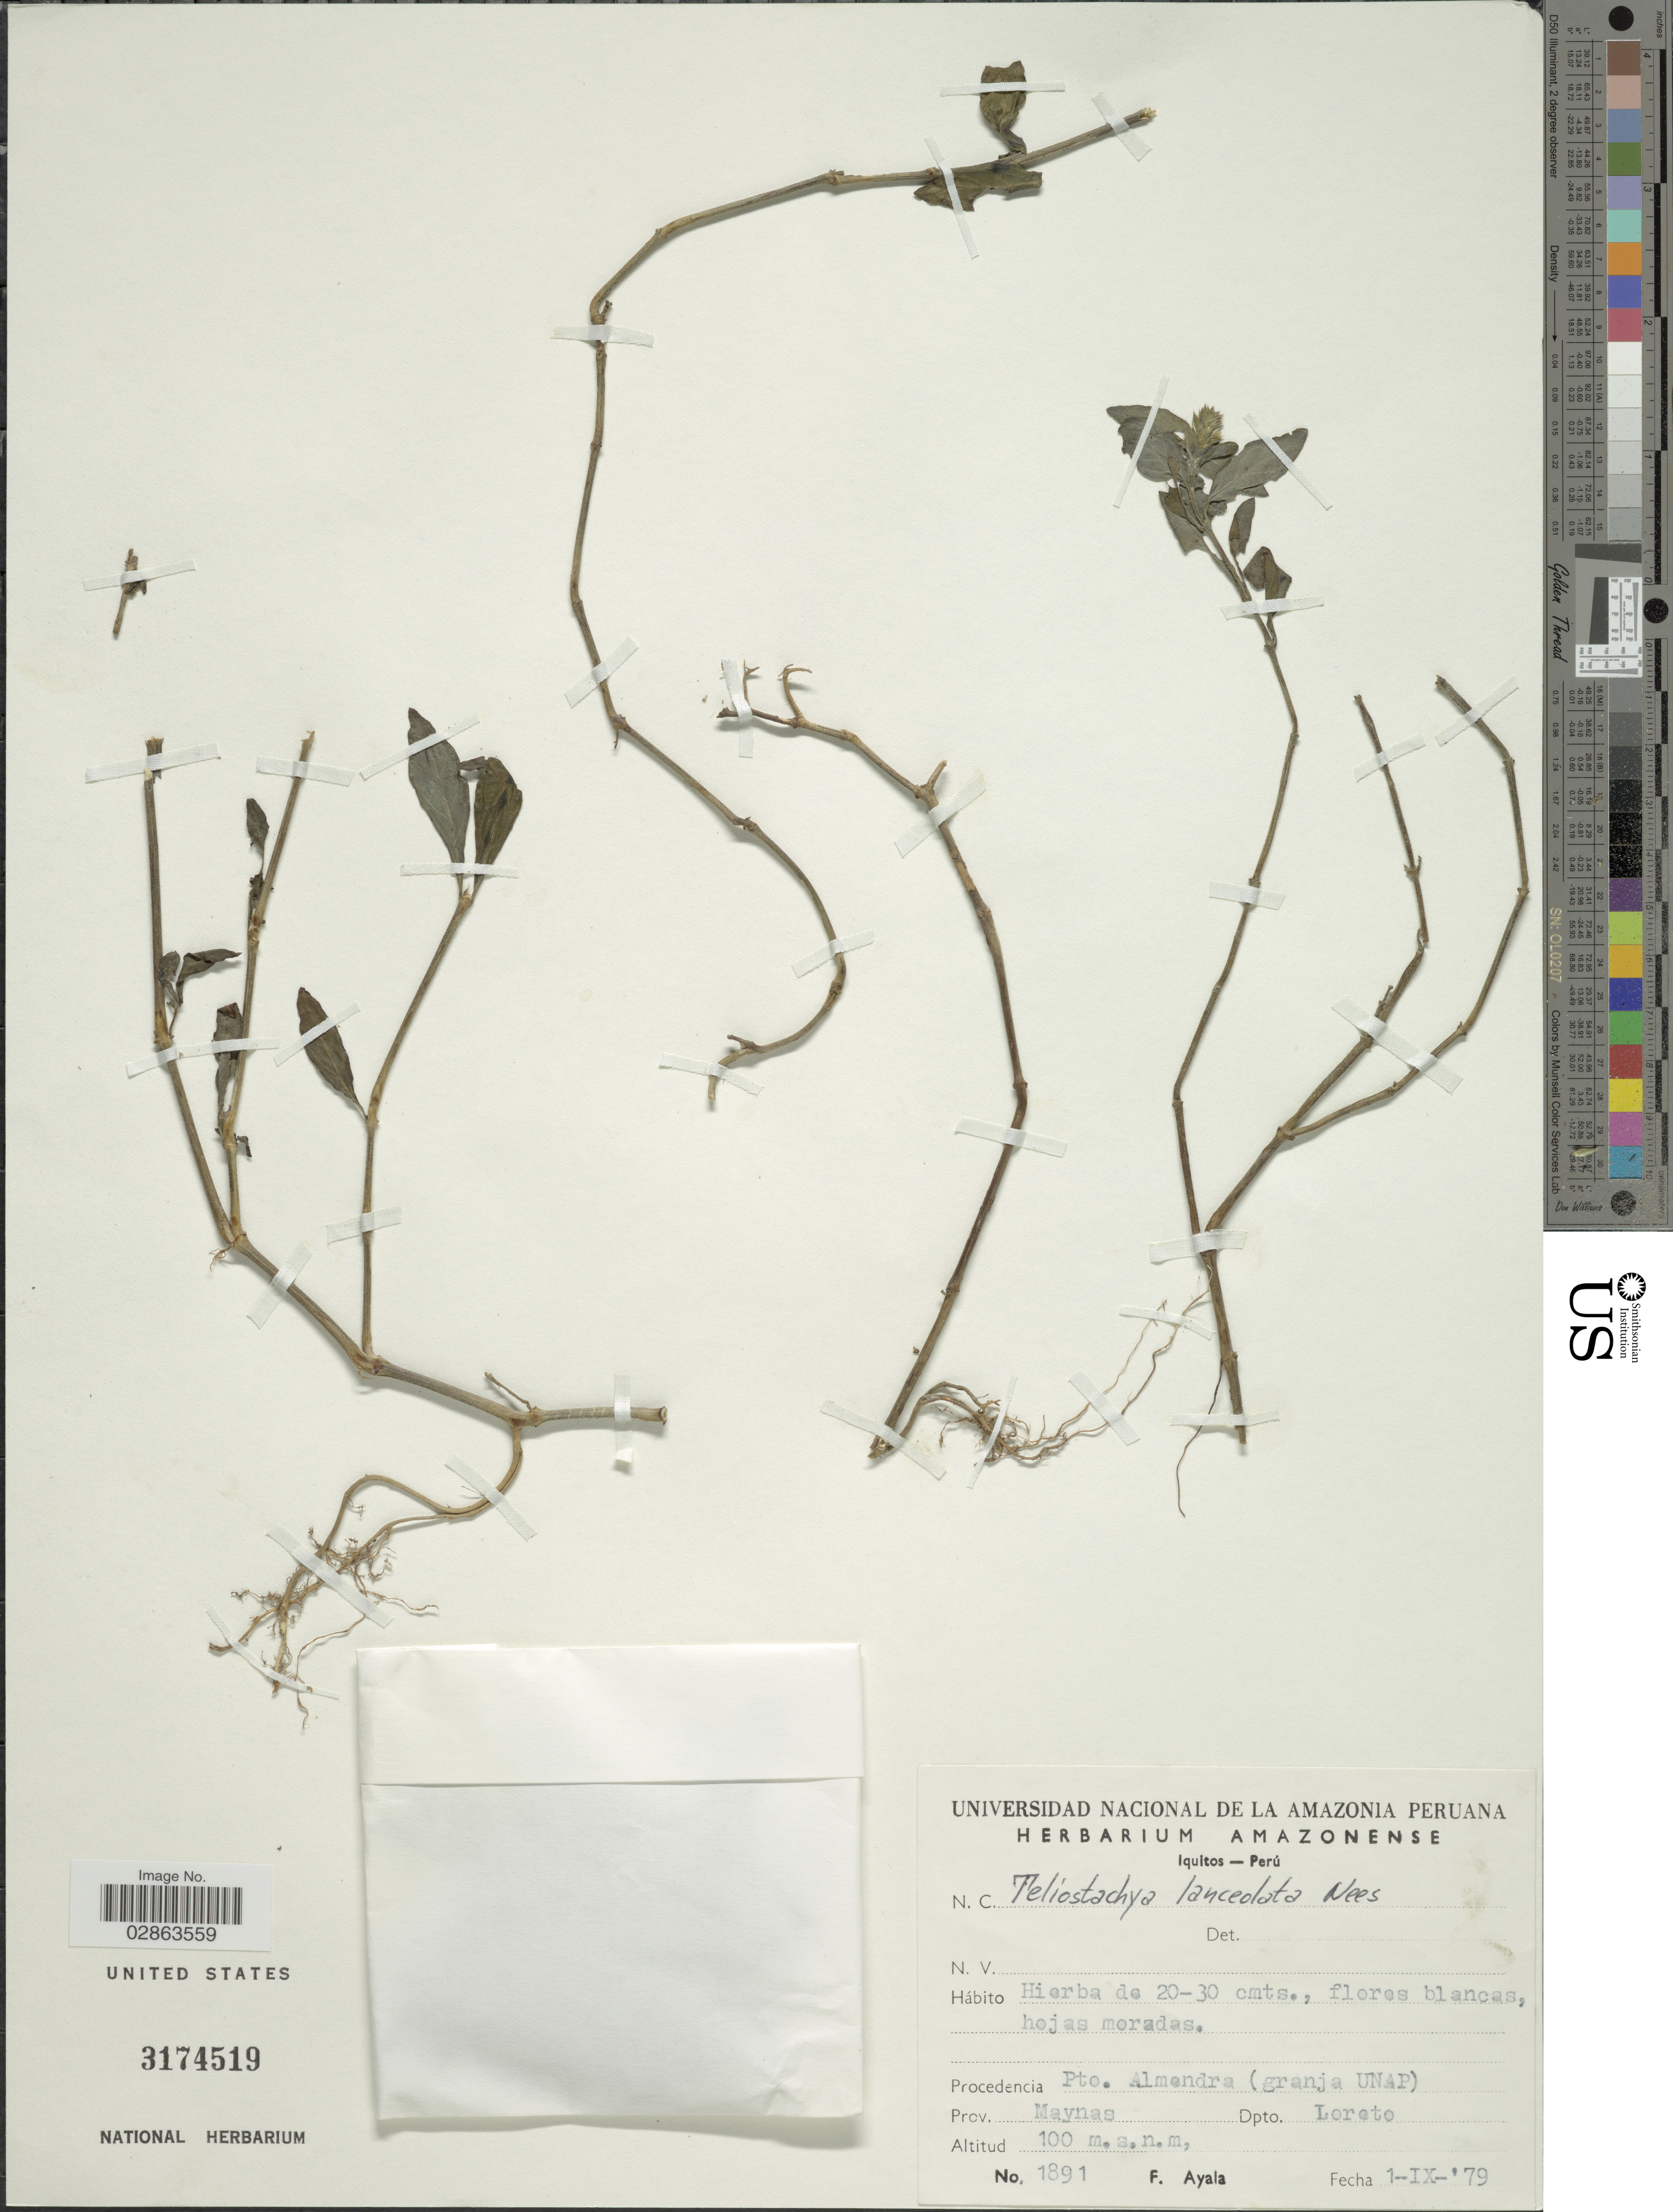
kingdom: Plantae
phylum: Tracheophyta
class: Magnoliopsida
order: Lamiales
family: Acanthaceae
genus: Teliostachya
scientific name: Teliostachya lanceolata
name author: Nees in Mart.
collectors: F. Ayala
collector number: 1891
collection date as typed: Transcribed d/m/y: 1/9/79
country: Peru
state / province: Loreto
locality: Pto. Almendra (granja UNAP). Prov. Maynas, Dpto. Loreto.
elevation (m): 100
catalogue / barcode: US 3174519